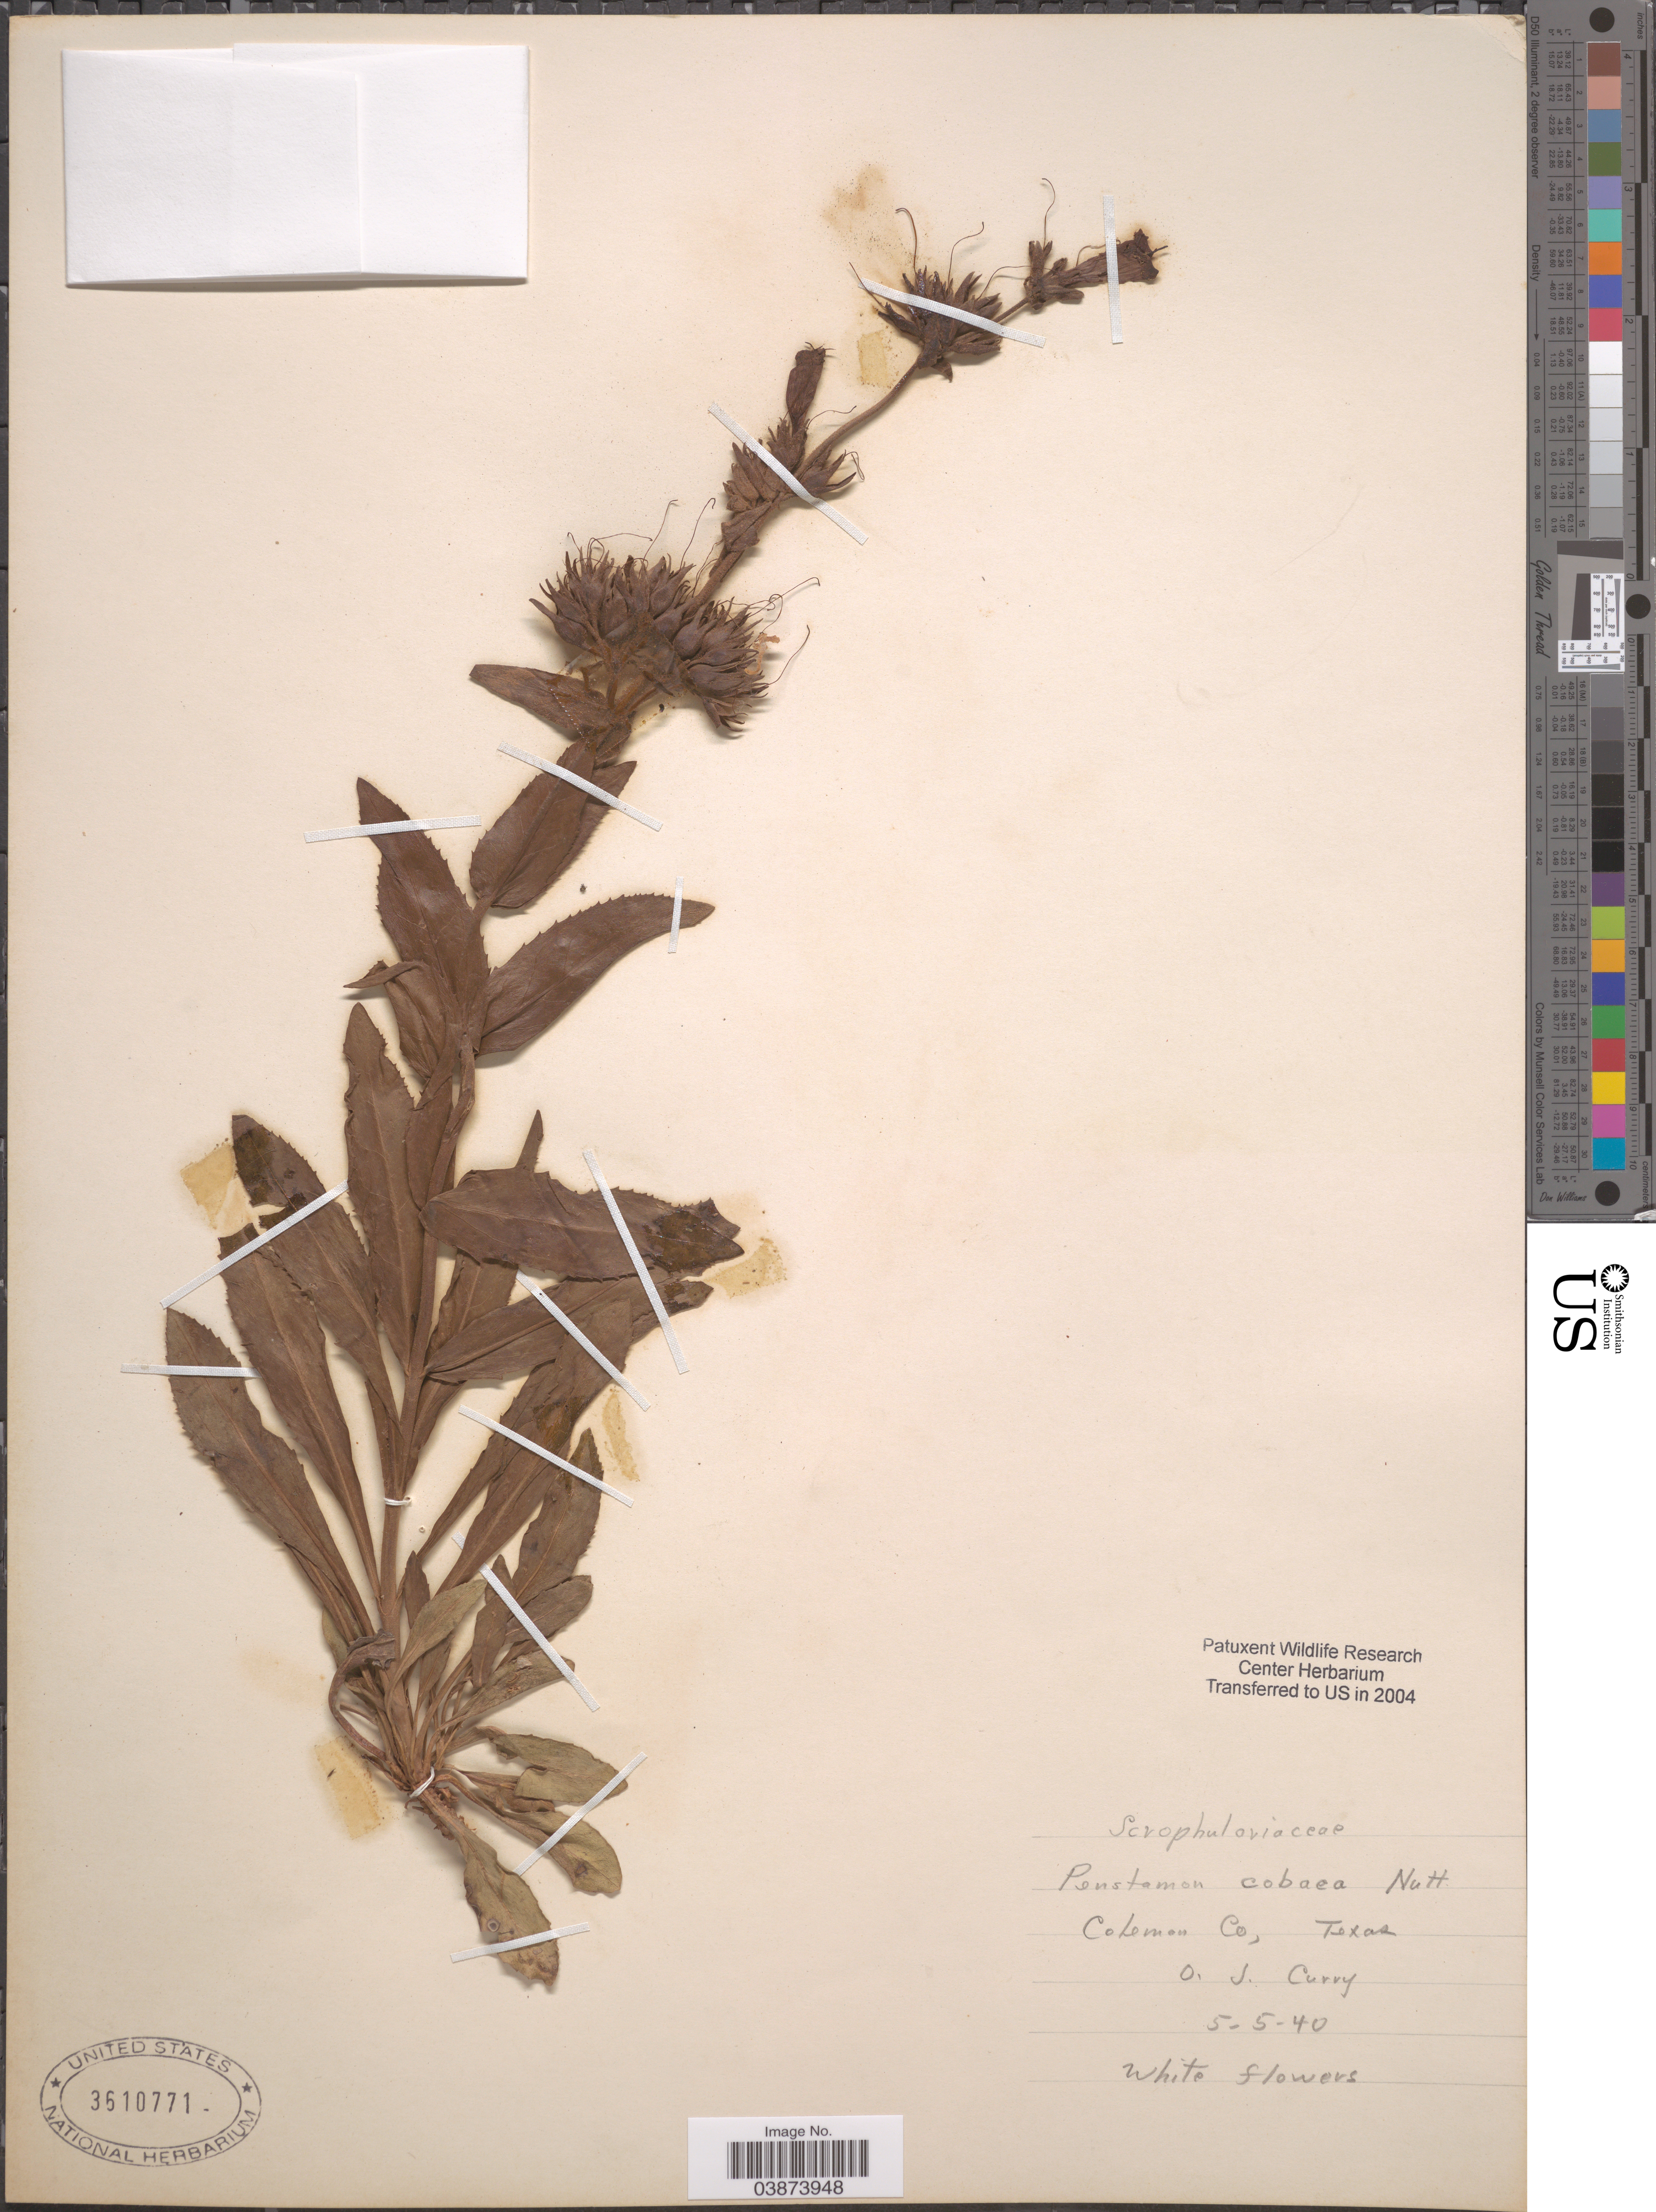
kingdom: Plantae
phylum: Tracheophyta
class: Magnoliopsida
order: Lamiales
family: Plantaginaceae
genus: Penstemon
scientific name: Penstemon cobaea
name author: (Nutt.)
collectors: O. Curry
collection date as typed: Transcribed d/m/y: 5/5/40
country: United States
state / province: Texas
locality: Coleman Co.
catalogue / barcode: US 3610771